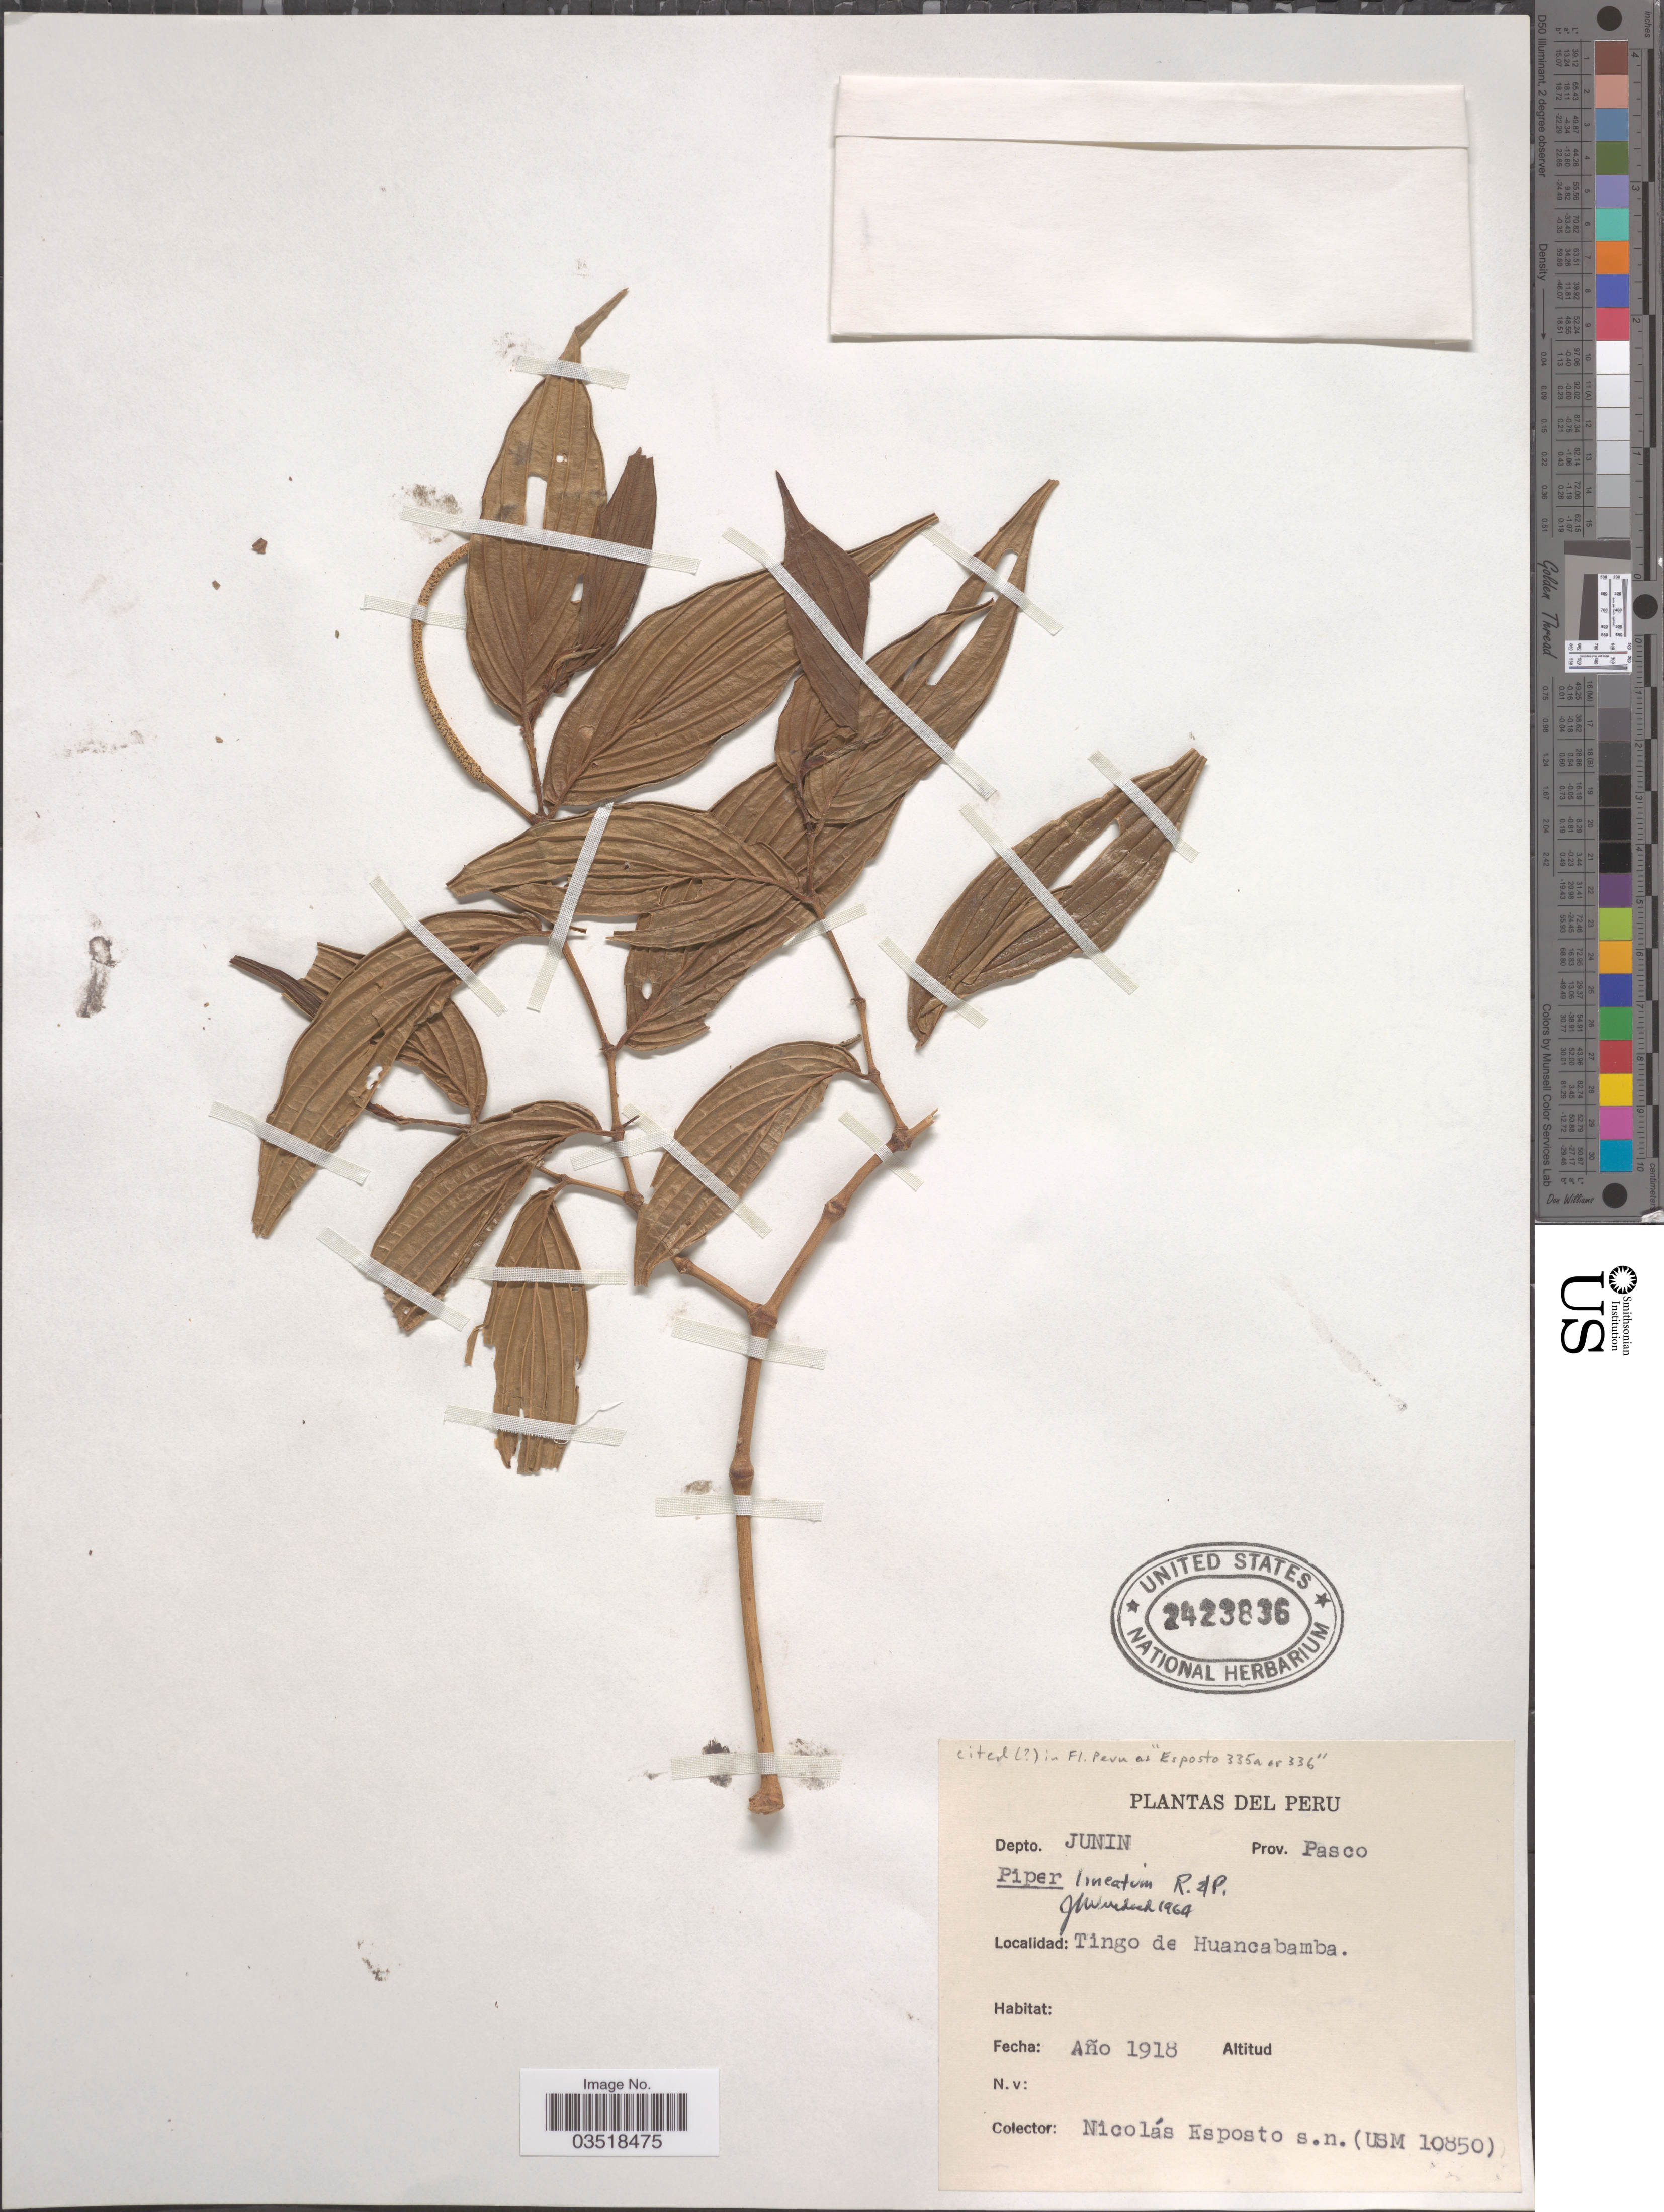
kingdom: Plantae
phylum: Tracheophyta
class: Magnoliopsida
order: Piperales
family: Piperaceae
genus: Piper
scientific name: Piper lineatum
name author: Ruiz & Pav.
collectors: N. Esposto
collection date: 1918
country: Peru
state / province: Junín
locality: Depto. Junin, Prov. Pasco. Tingo de Huancabamba.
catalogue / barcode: US 2423836